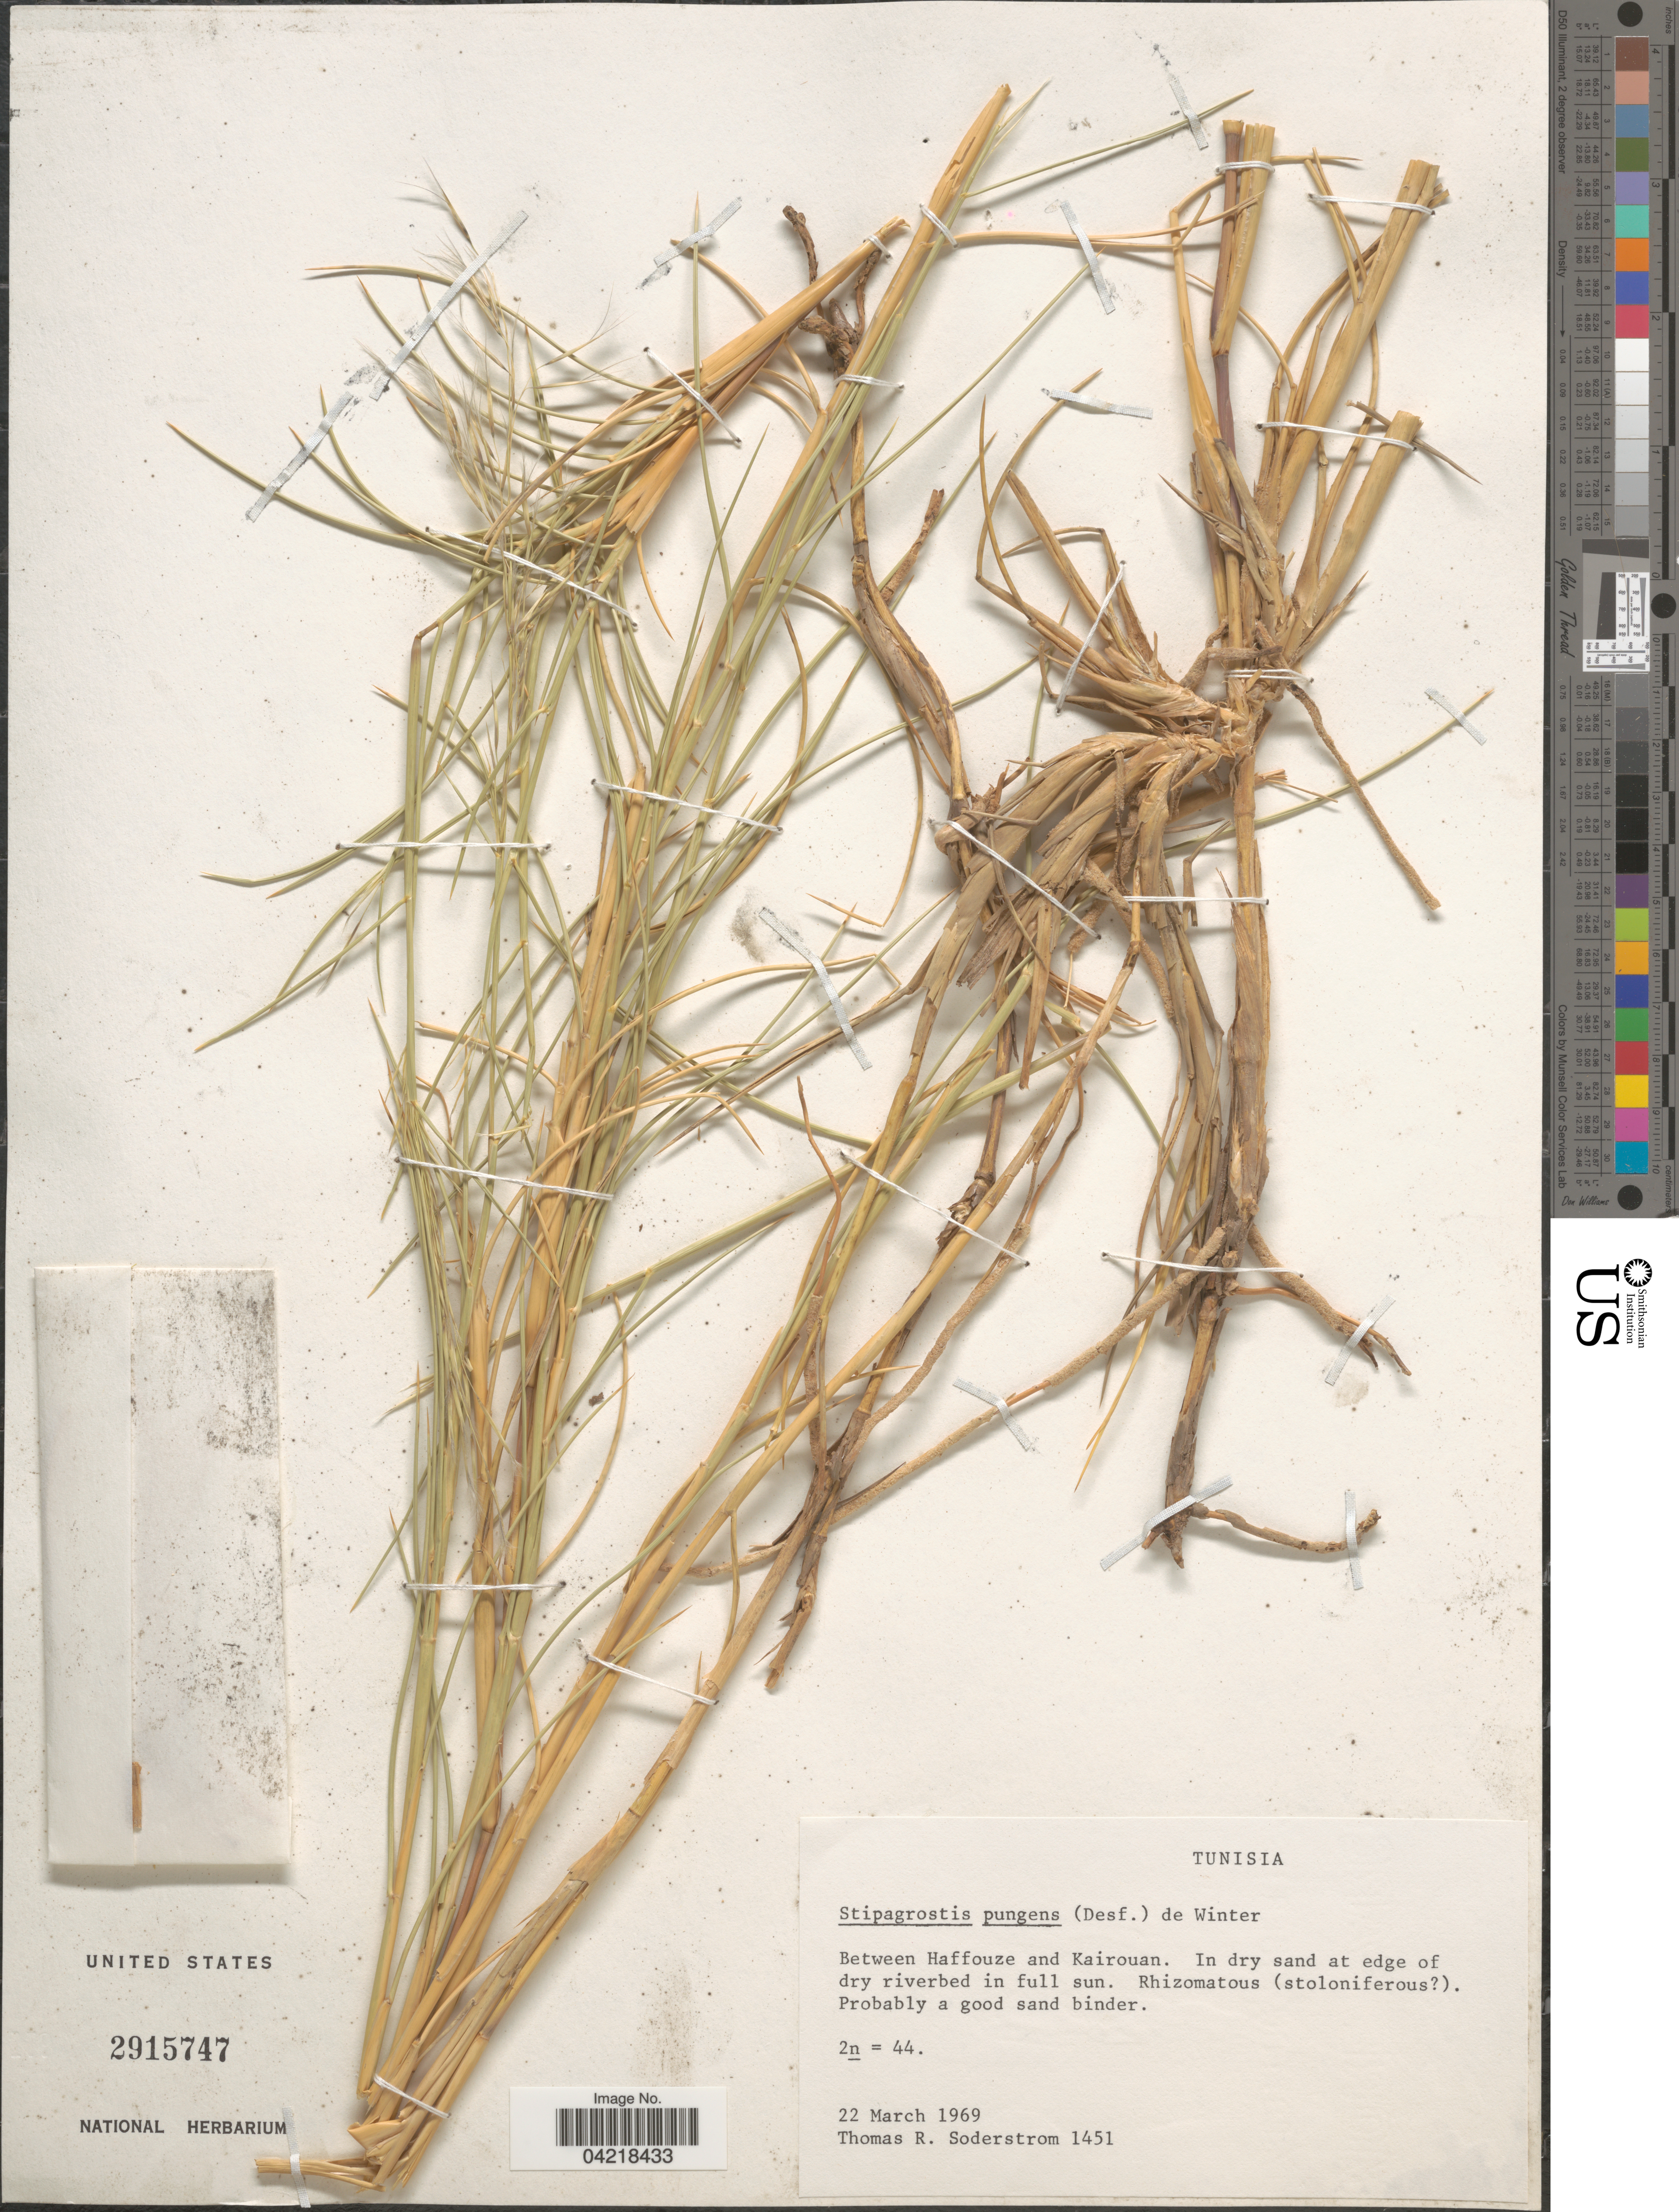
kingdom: Plantae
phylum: Tracheophyta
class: Liliopsida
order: Poales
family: Poaceae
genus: Stipagrostis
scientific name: Stipagrostis pungens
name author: (Desf.) De Winter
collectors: T. R. Soderstrom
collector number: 1451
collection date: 1969-03-22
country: Tunisia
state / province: Kairouan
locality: Between Haffouze and Kairouan. In dry sand at edge of dry riverbed in full sun.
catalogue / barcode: US 2915747